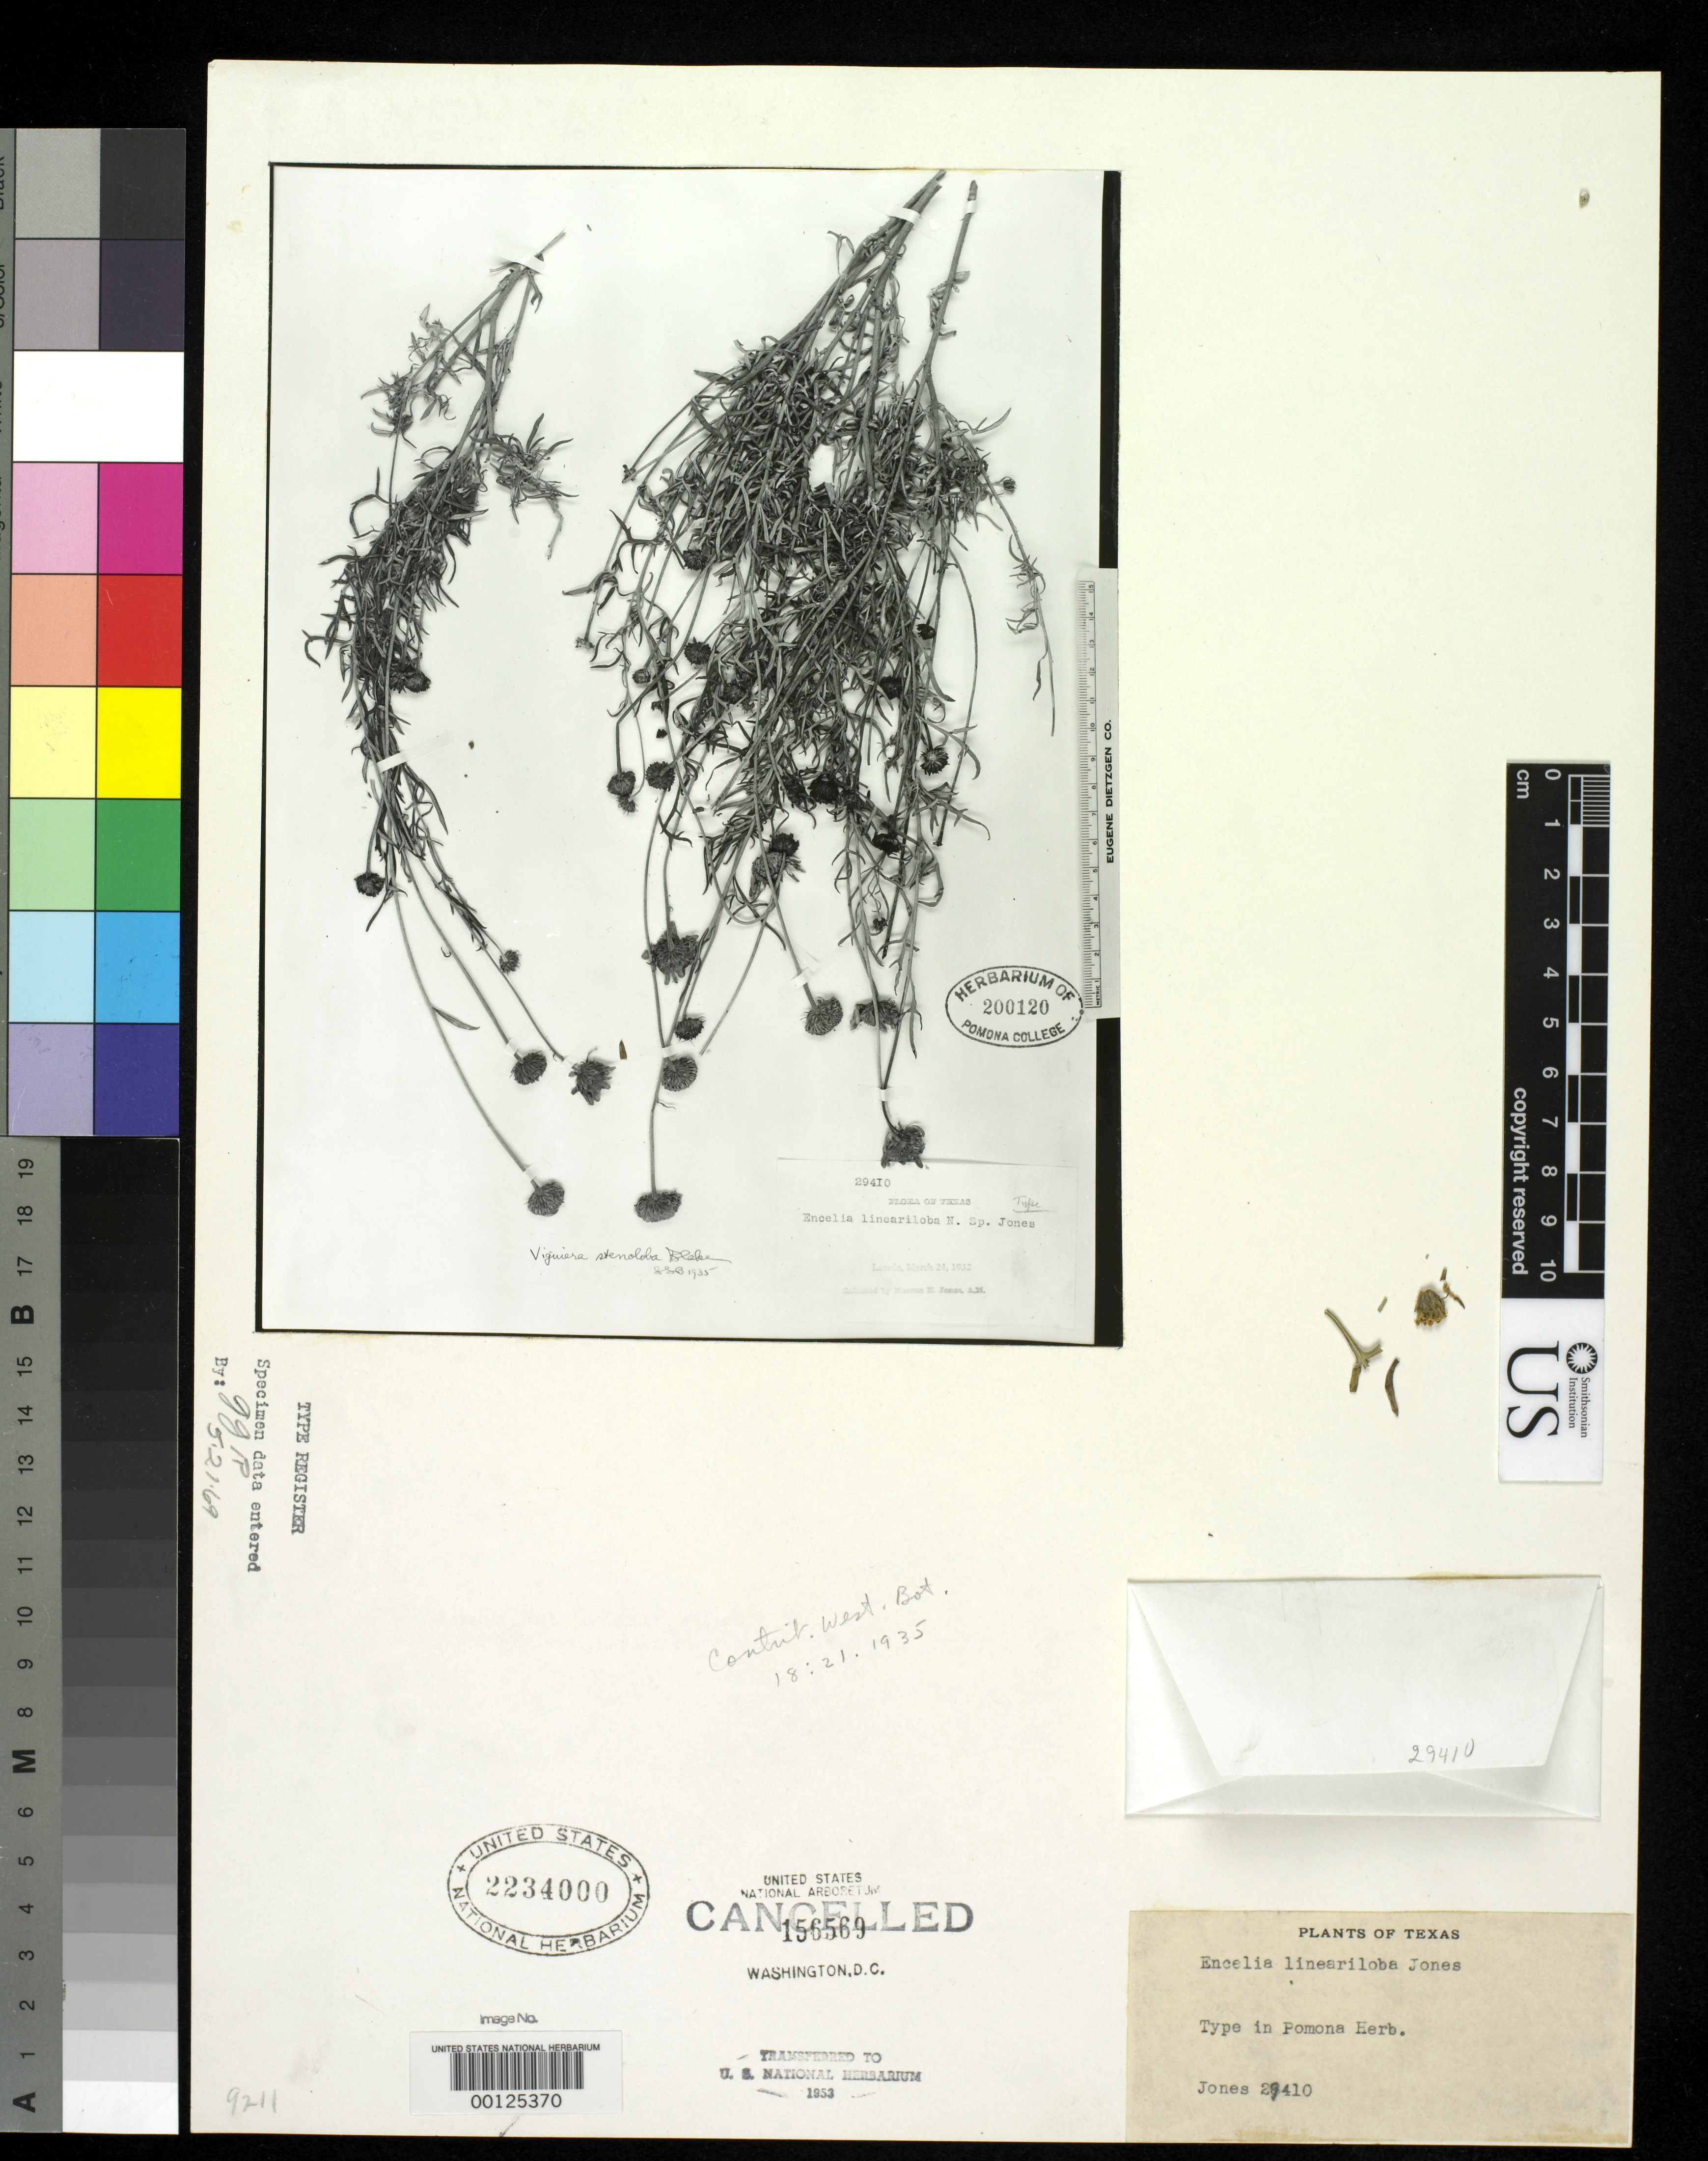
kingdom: Plantae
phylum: Tracheophyta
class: Magnoliopsida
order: Asterales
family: Asteraceae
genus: Encelia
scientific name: Encelia lineariloba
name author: M.E. Jones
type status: Isotype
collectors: M. E. Jones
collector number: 29410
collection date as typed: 24 Mar 1932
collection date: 1932-03-24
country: United States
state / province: Texas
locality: Laredo.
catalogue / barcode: US 2234000